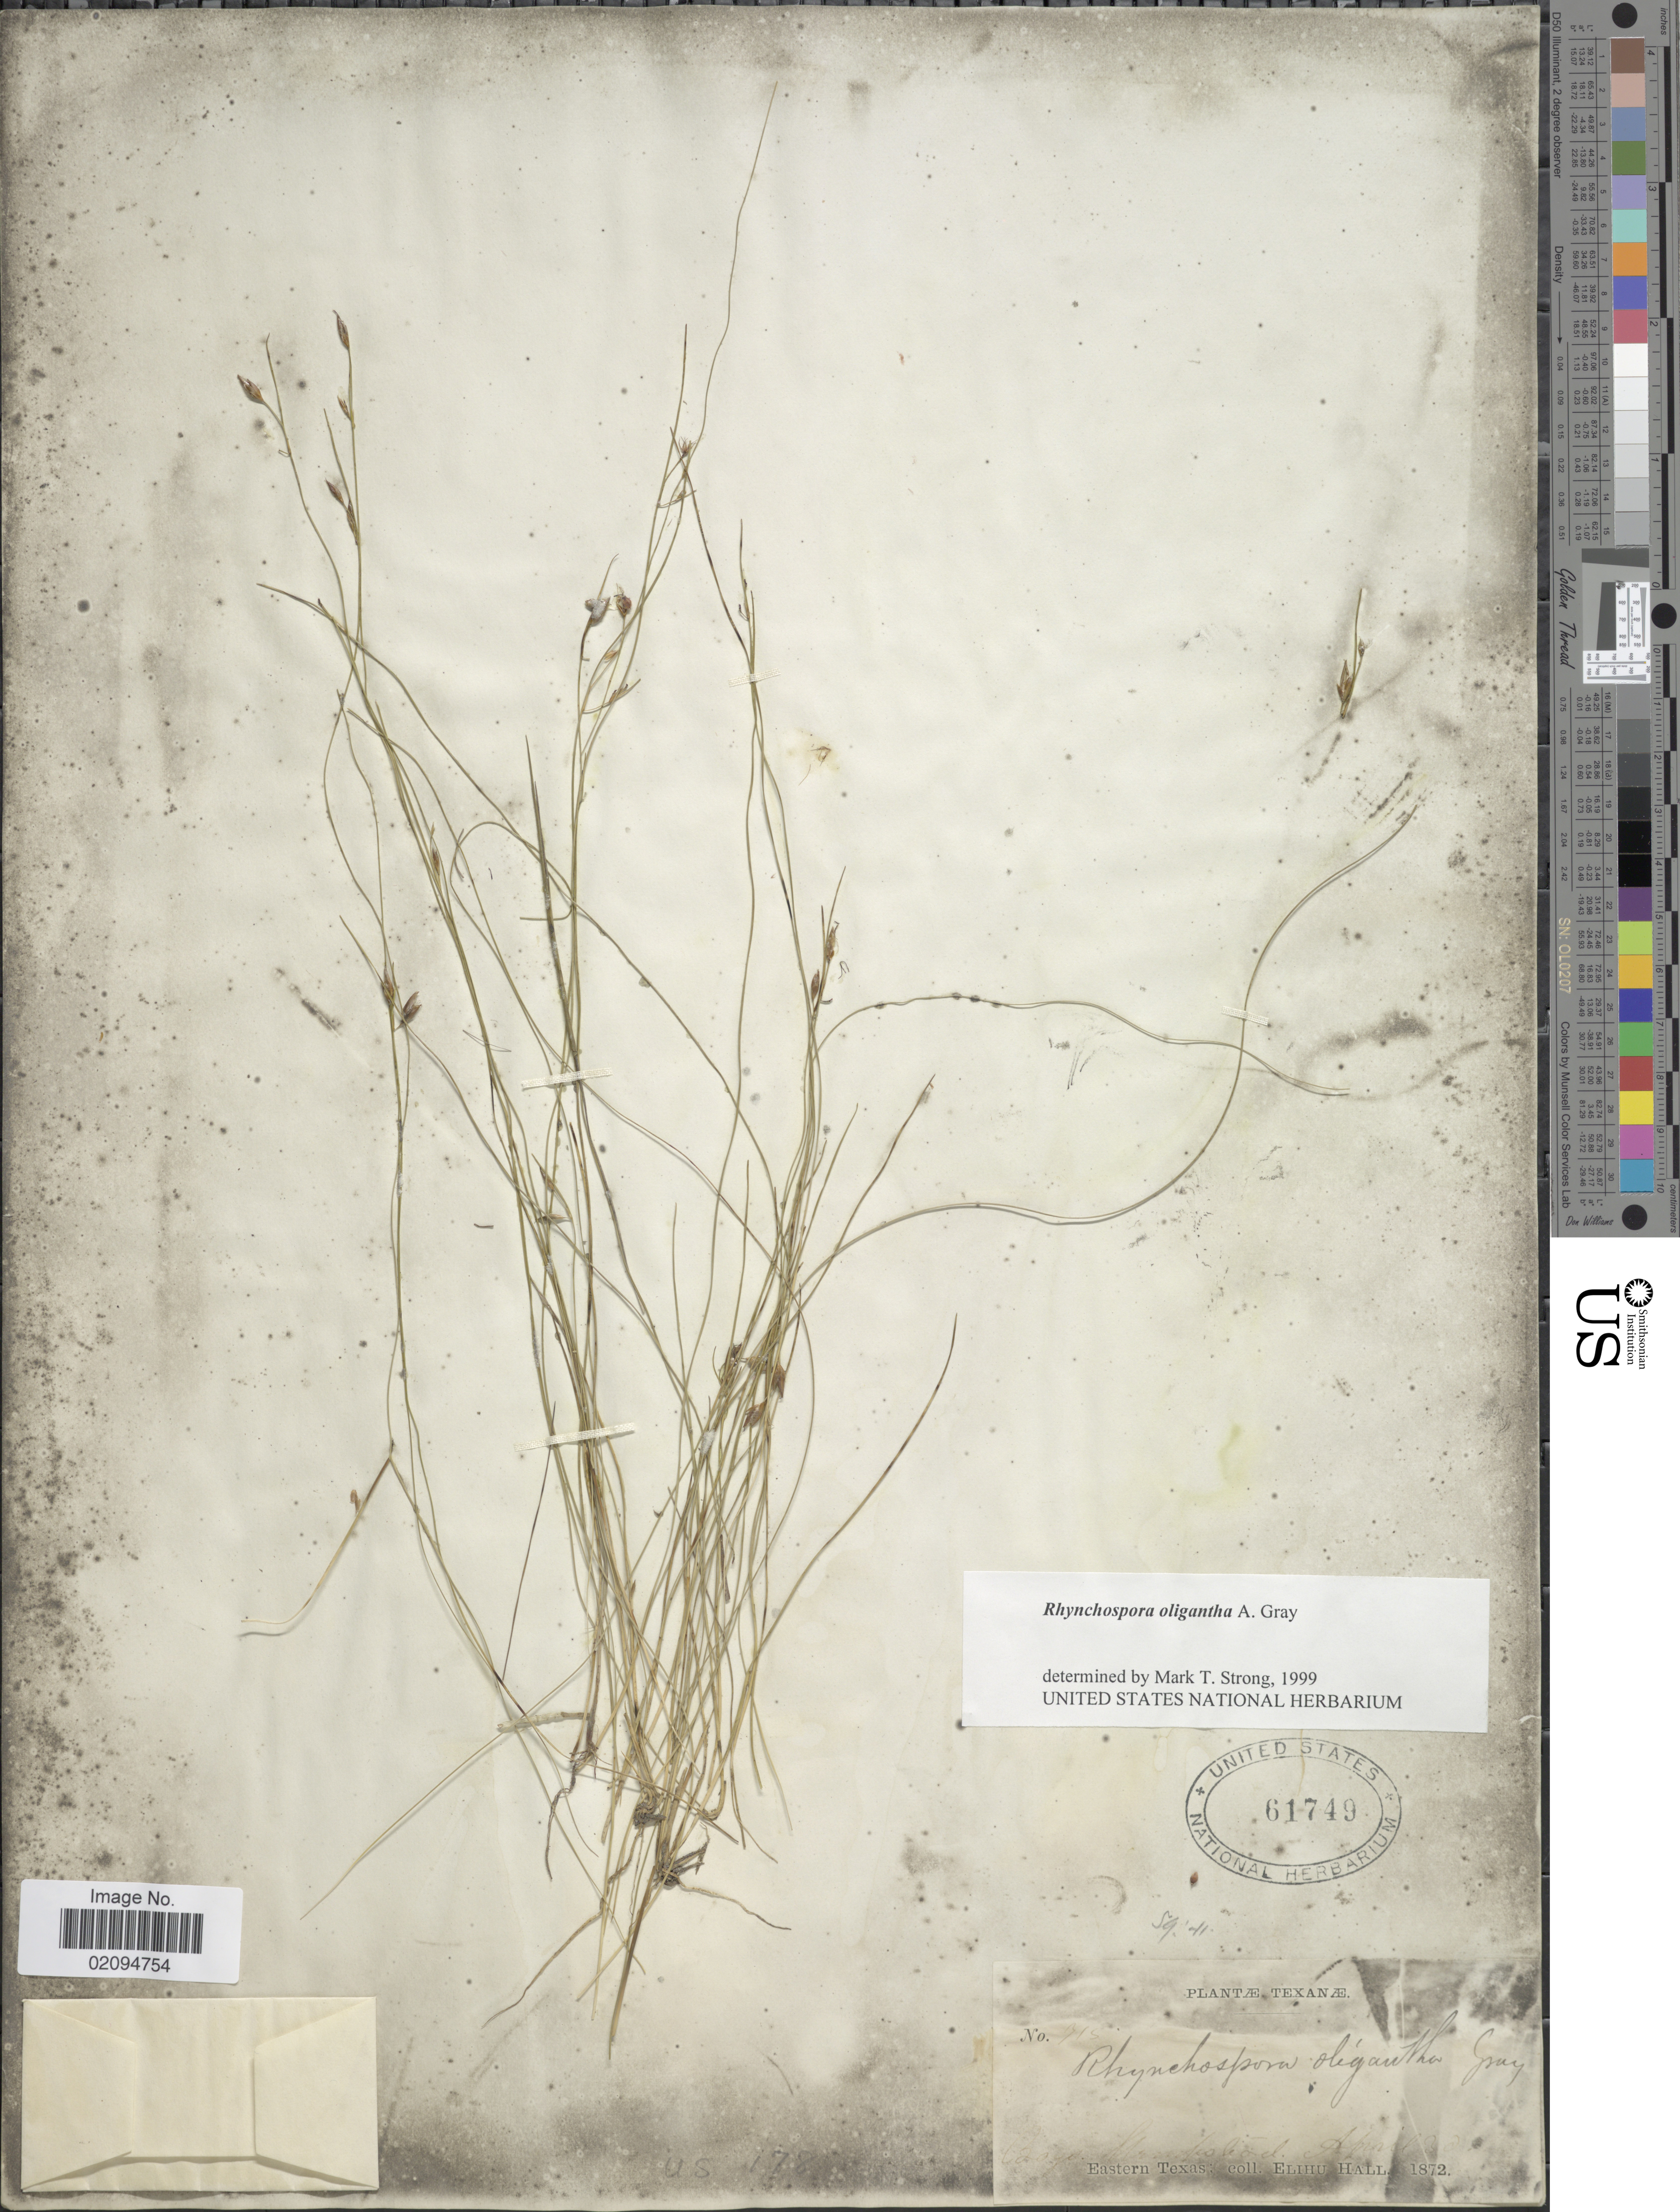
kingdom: Plantae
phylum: Tracheophyta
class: Liliopsida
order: Poales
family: Cyperaceae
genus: Rhynchospora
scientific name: Rhynchospora oligantha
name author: A. Gray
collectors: E. Hall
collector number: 715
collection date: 1872-04-30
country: United States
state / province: Texas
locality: Canyon Hempstead, Eastern Texas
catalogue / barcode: US 61749